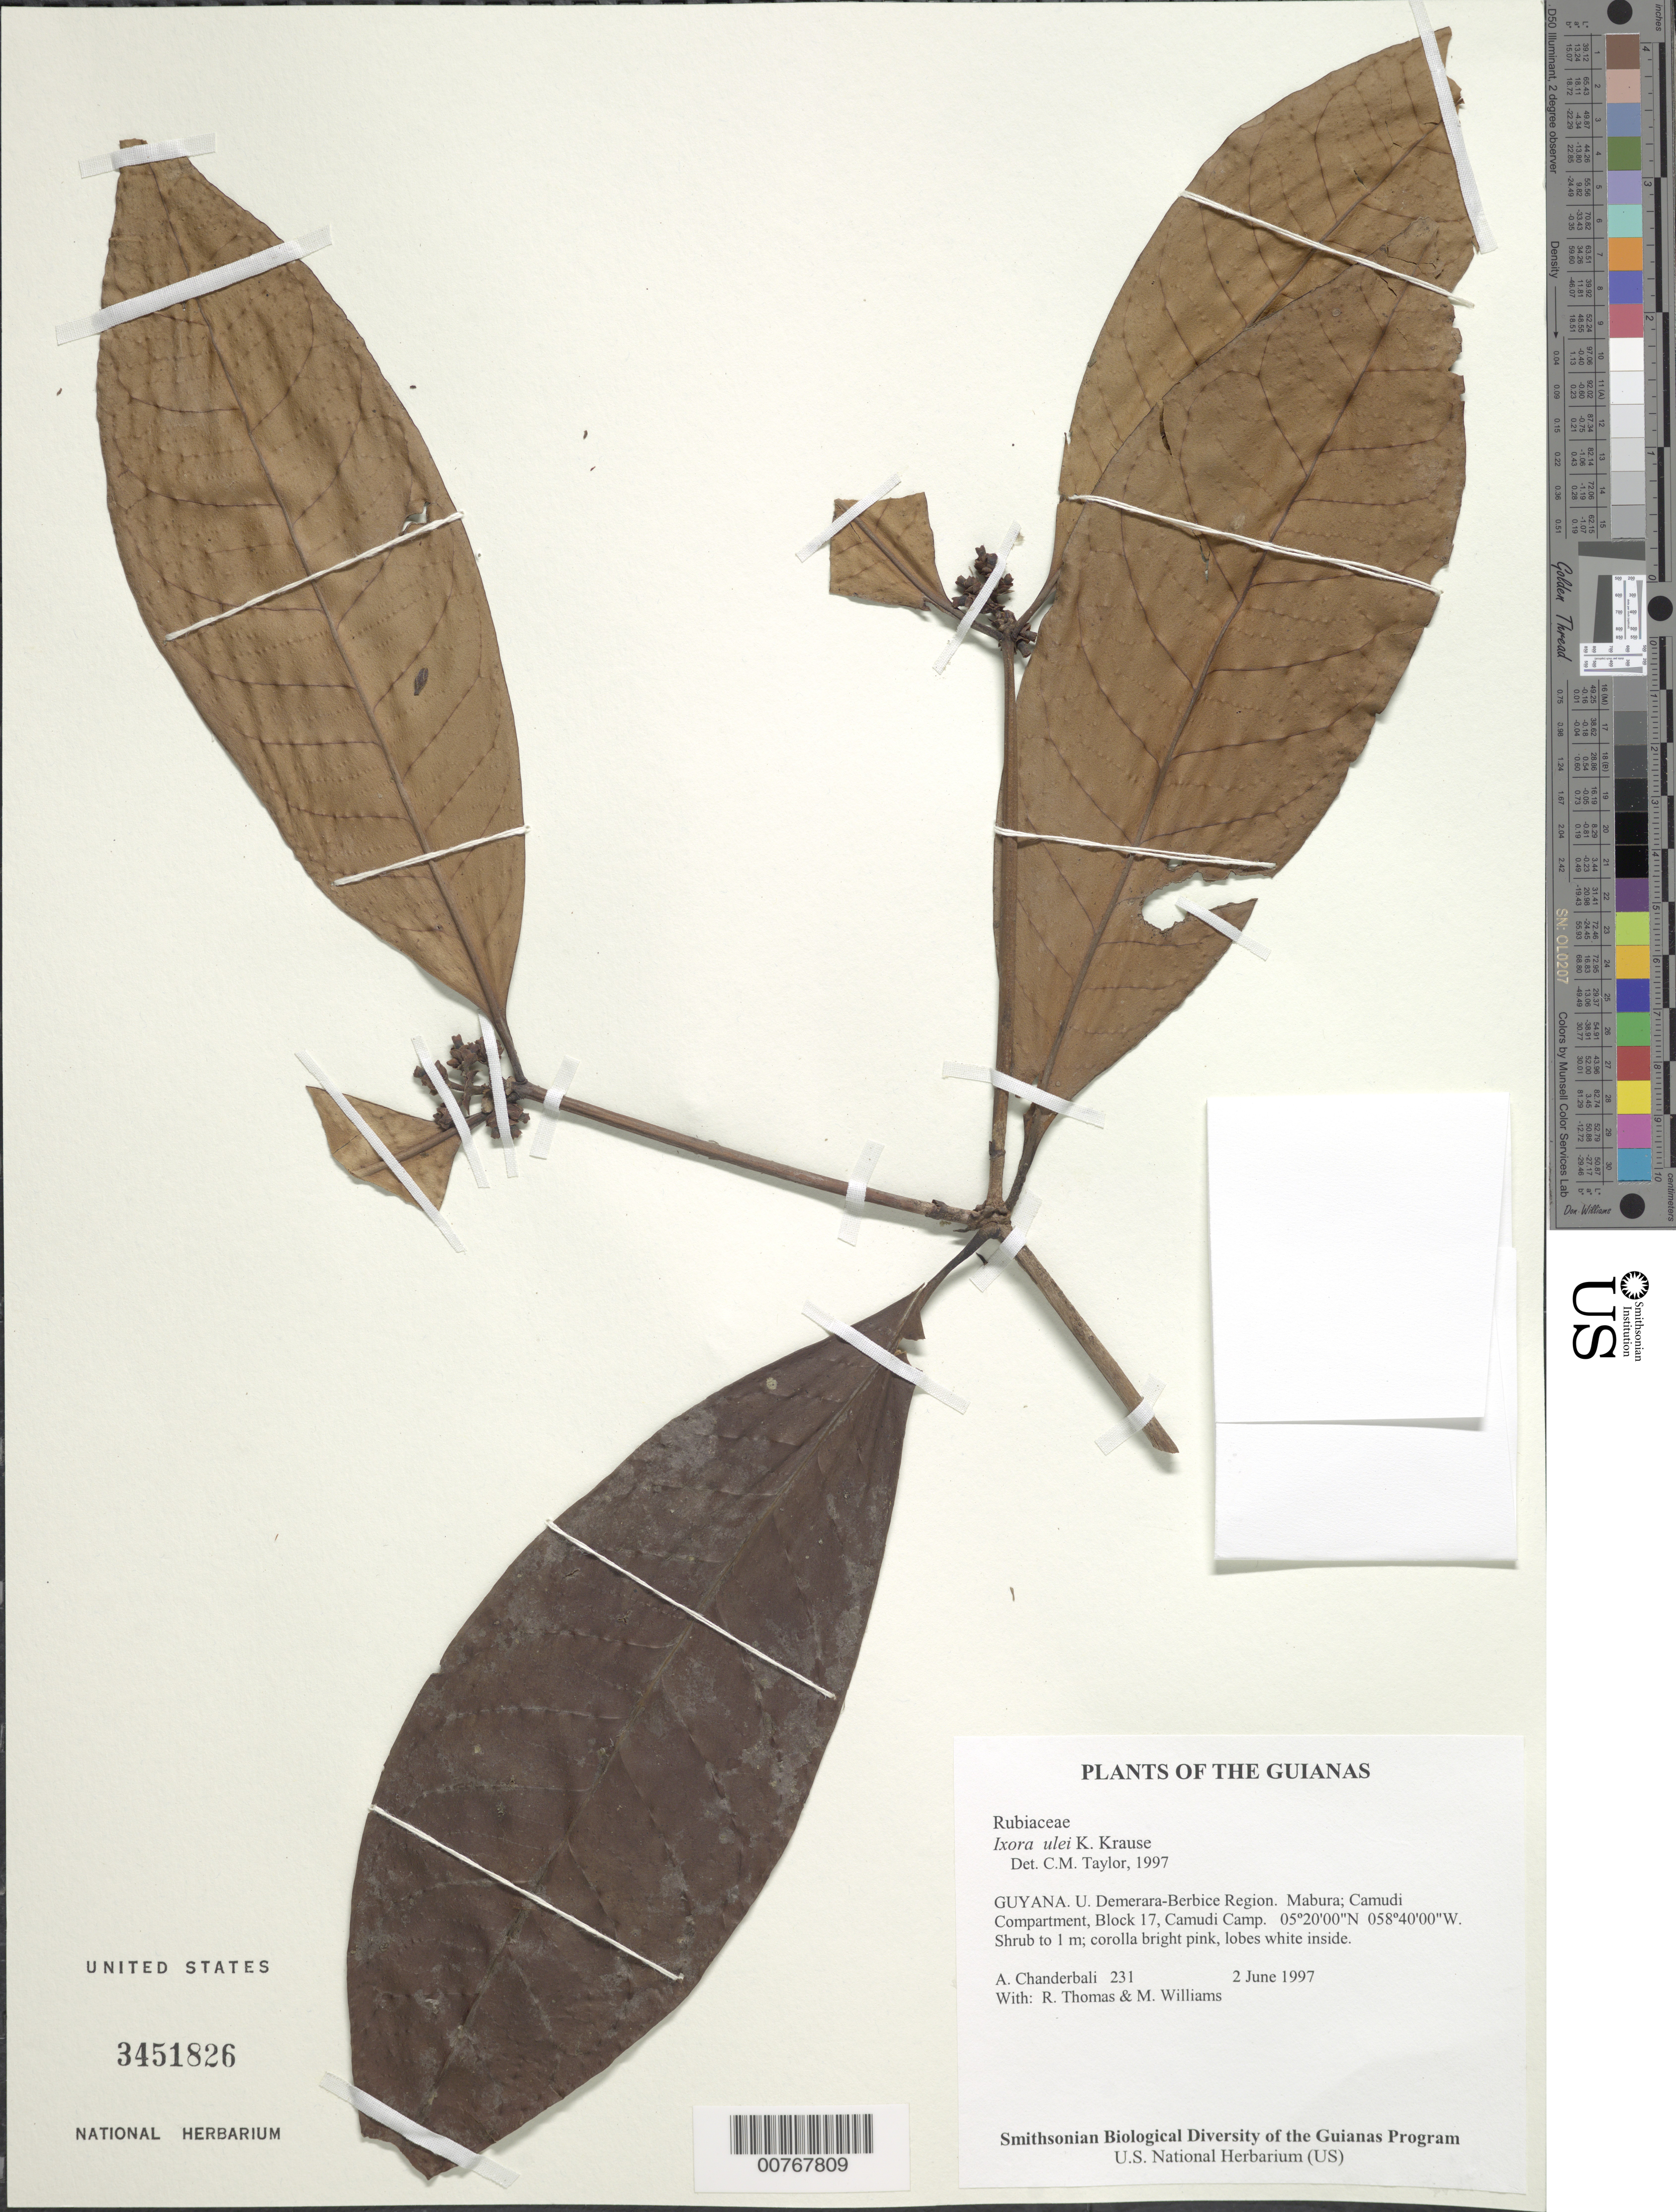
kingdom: Plantae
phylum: Tracheophyta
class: Magnoliopsida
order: Gentianales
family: Rubiaceae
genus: Ixora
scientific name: Ixora ulei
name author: K. Krause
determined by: Taylor, Charlotte M.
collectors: A. S. Chanderbali, R. Thomas & M. Williams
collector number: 231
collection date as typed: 2 June 1997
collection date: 1997-06-02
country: Guyana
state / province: U. Demerara-Berbice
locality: Mabura; Camudi Compartment, Block 17, Camudi Camp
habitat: Brown sand with mixed forest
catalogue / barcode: US 3451826